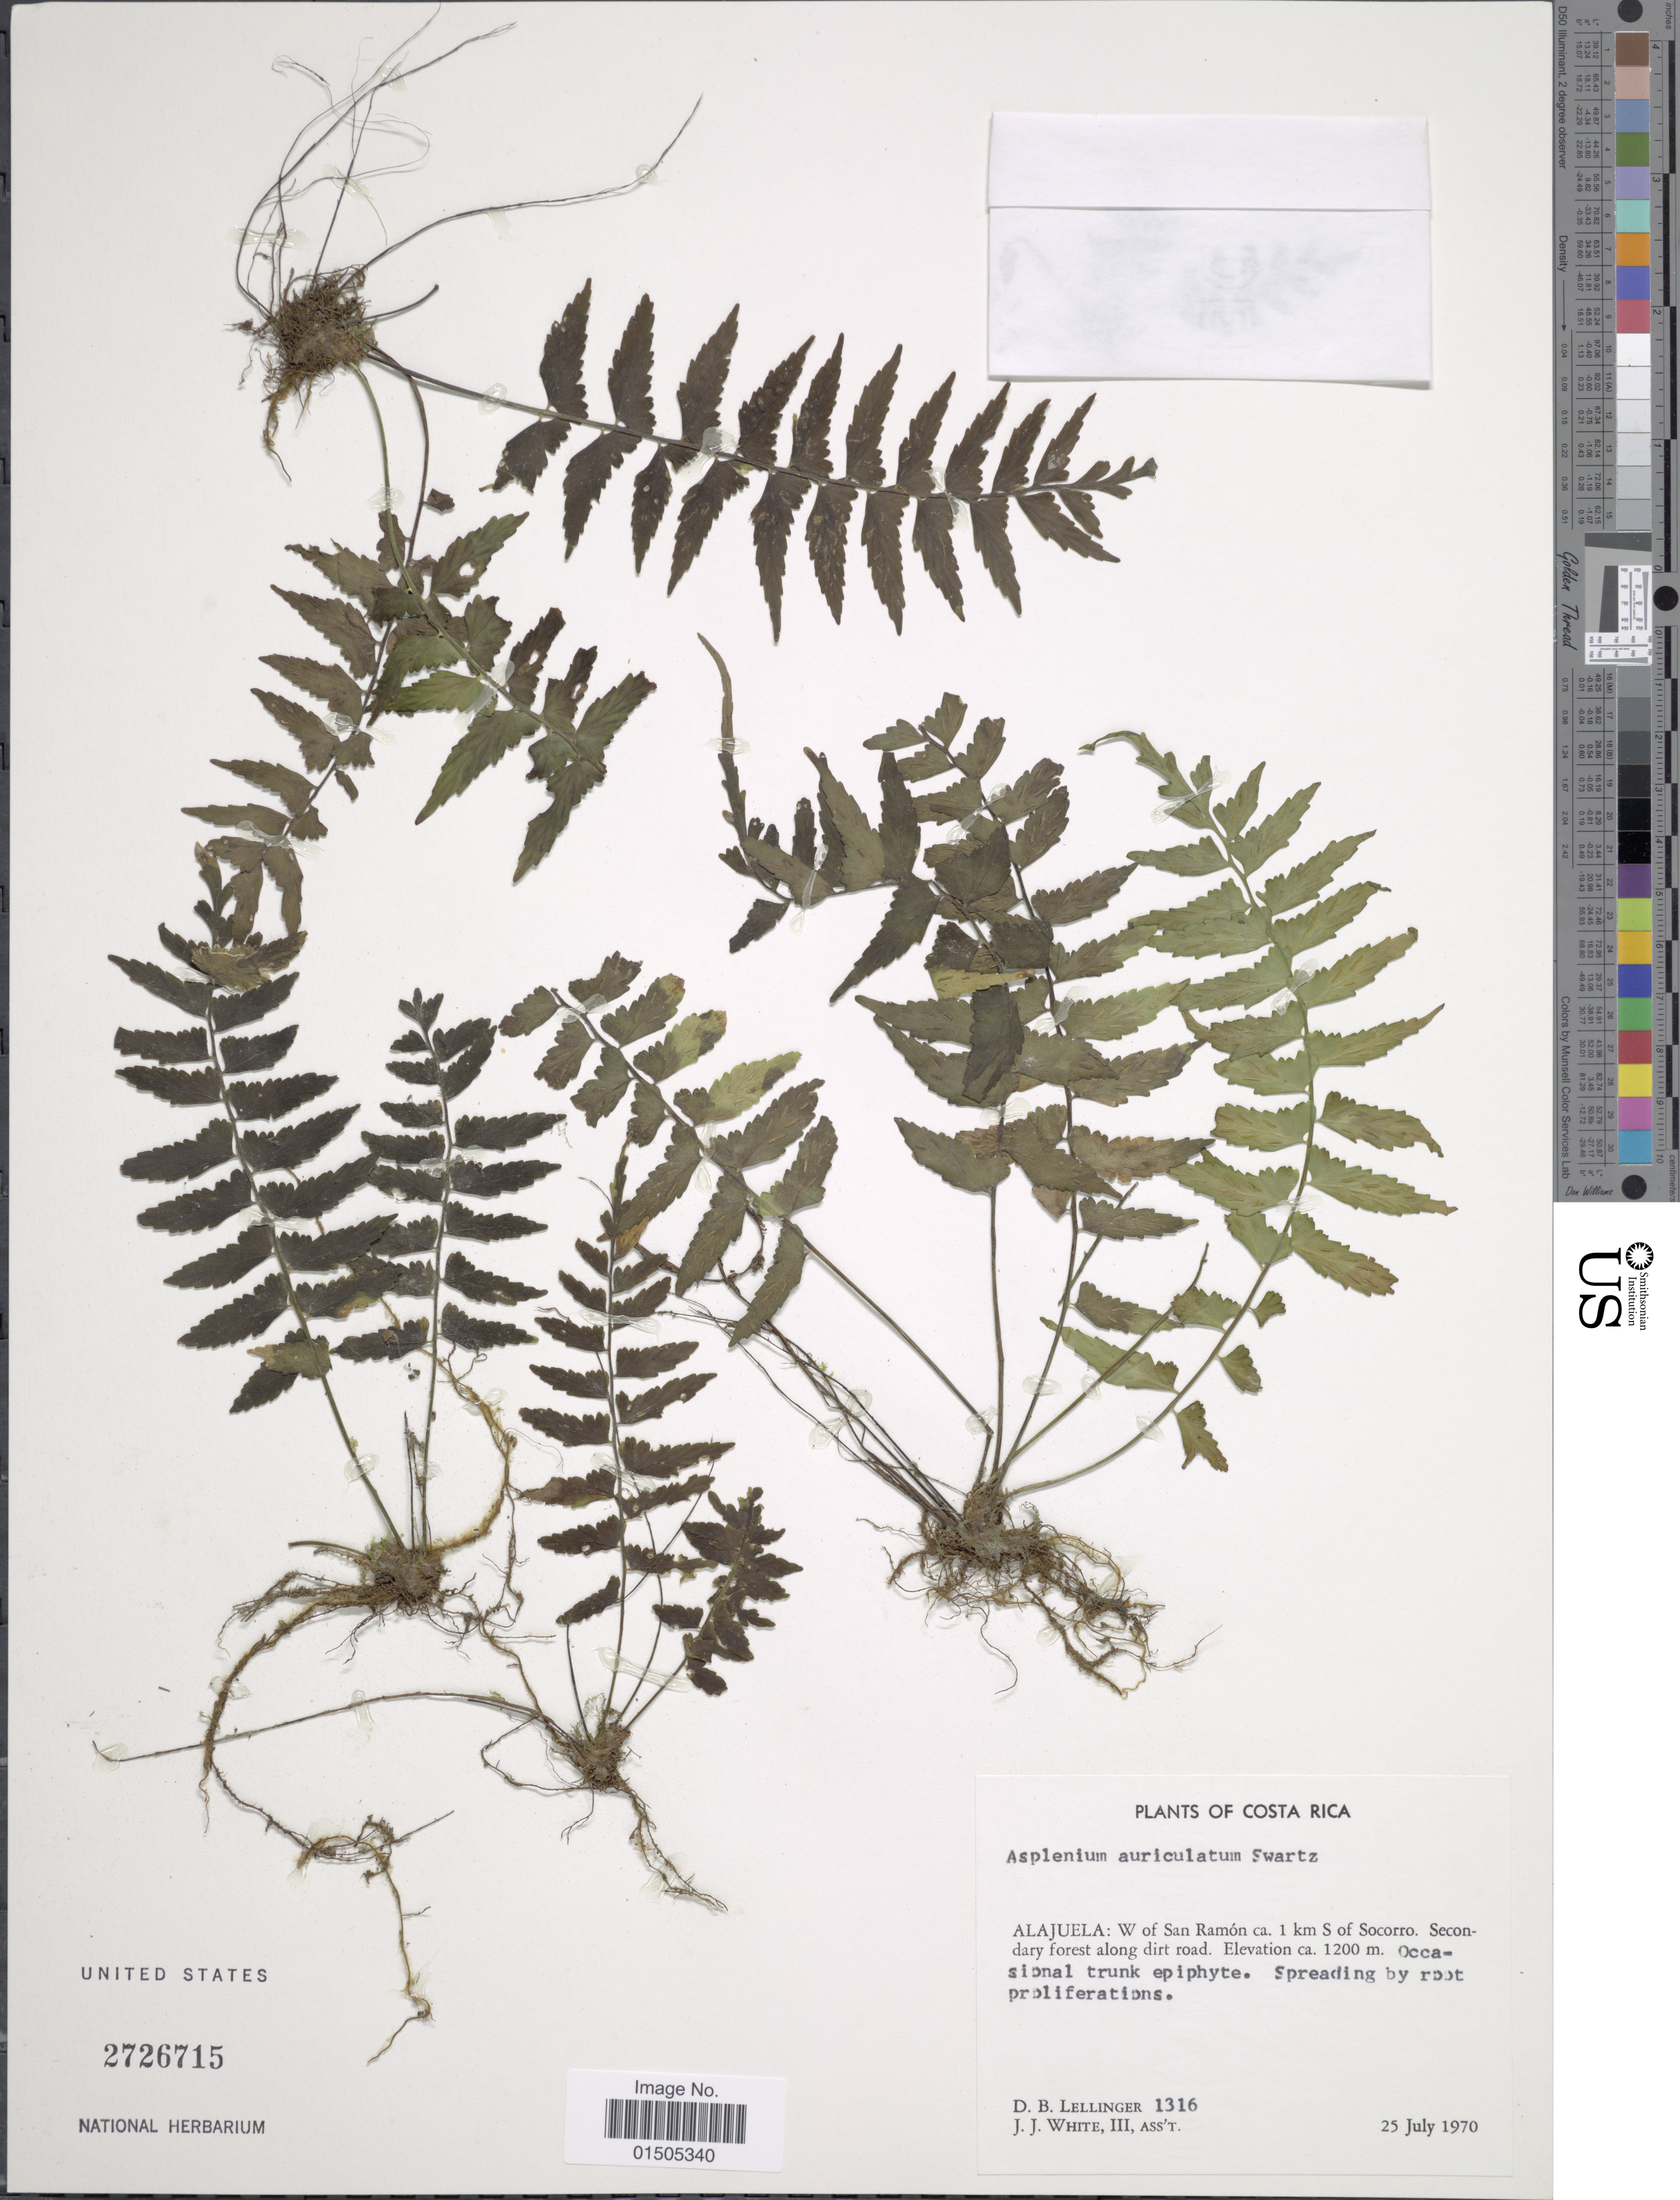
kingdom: Plantae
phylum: Tracheophyta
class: Polypodiopsida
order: Polypodiales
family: Aspleniaceae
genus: Asplenium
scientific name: Asplenium auriculatum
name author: Sw.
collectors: D. B. Lellinger & J. J. White III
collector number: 1316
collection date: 1970-07-25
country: Costa Rica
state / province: Alajuela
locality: W of San Ramón ca. 1 km S of Socorro.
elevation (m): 1200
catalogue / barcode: US 2726715